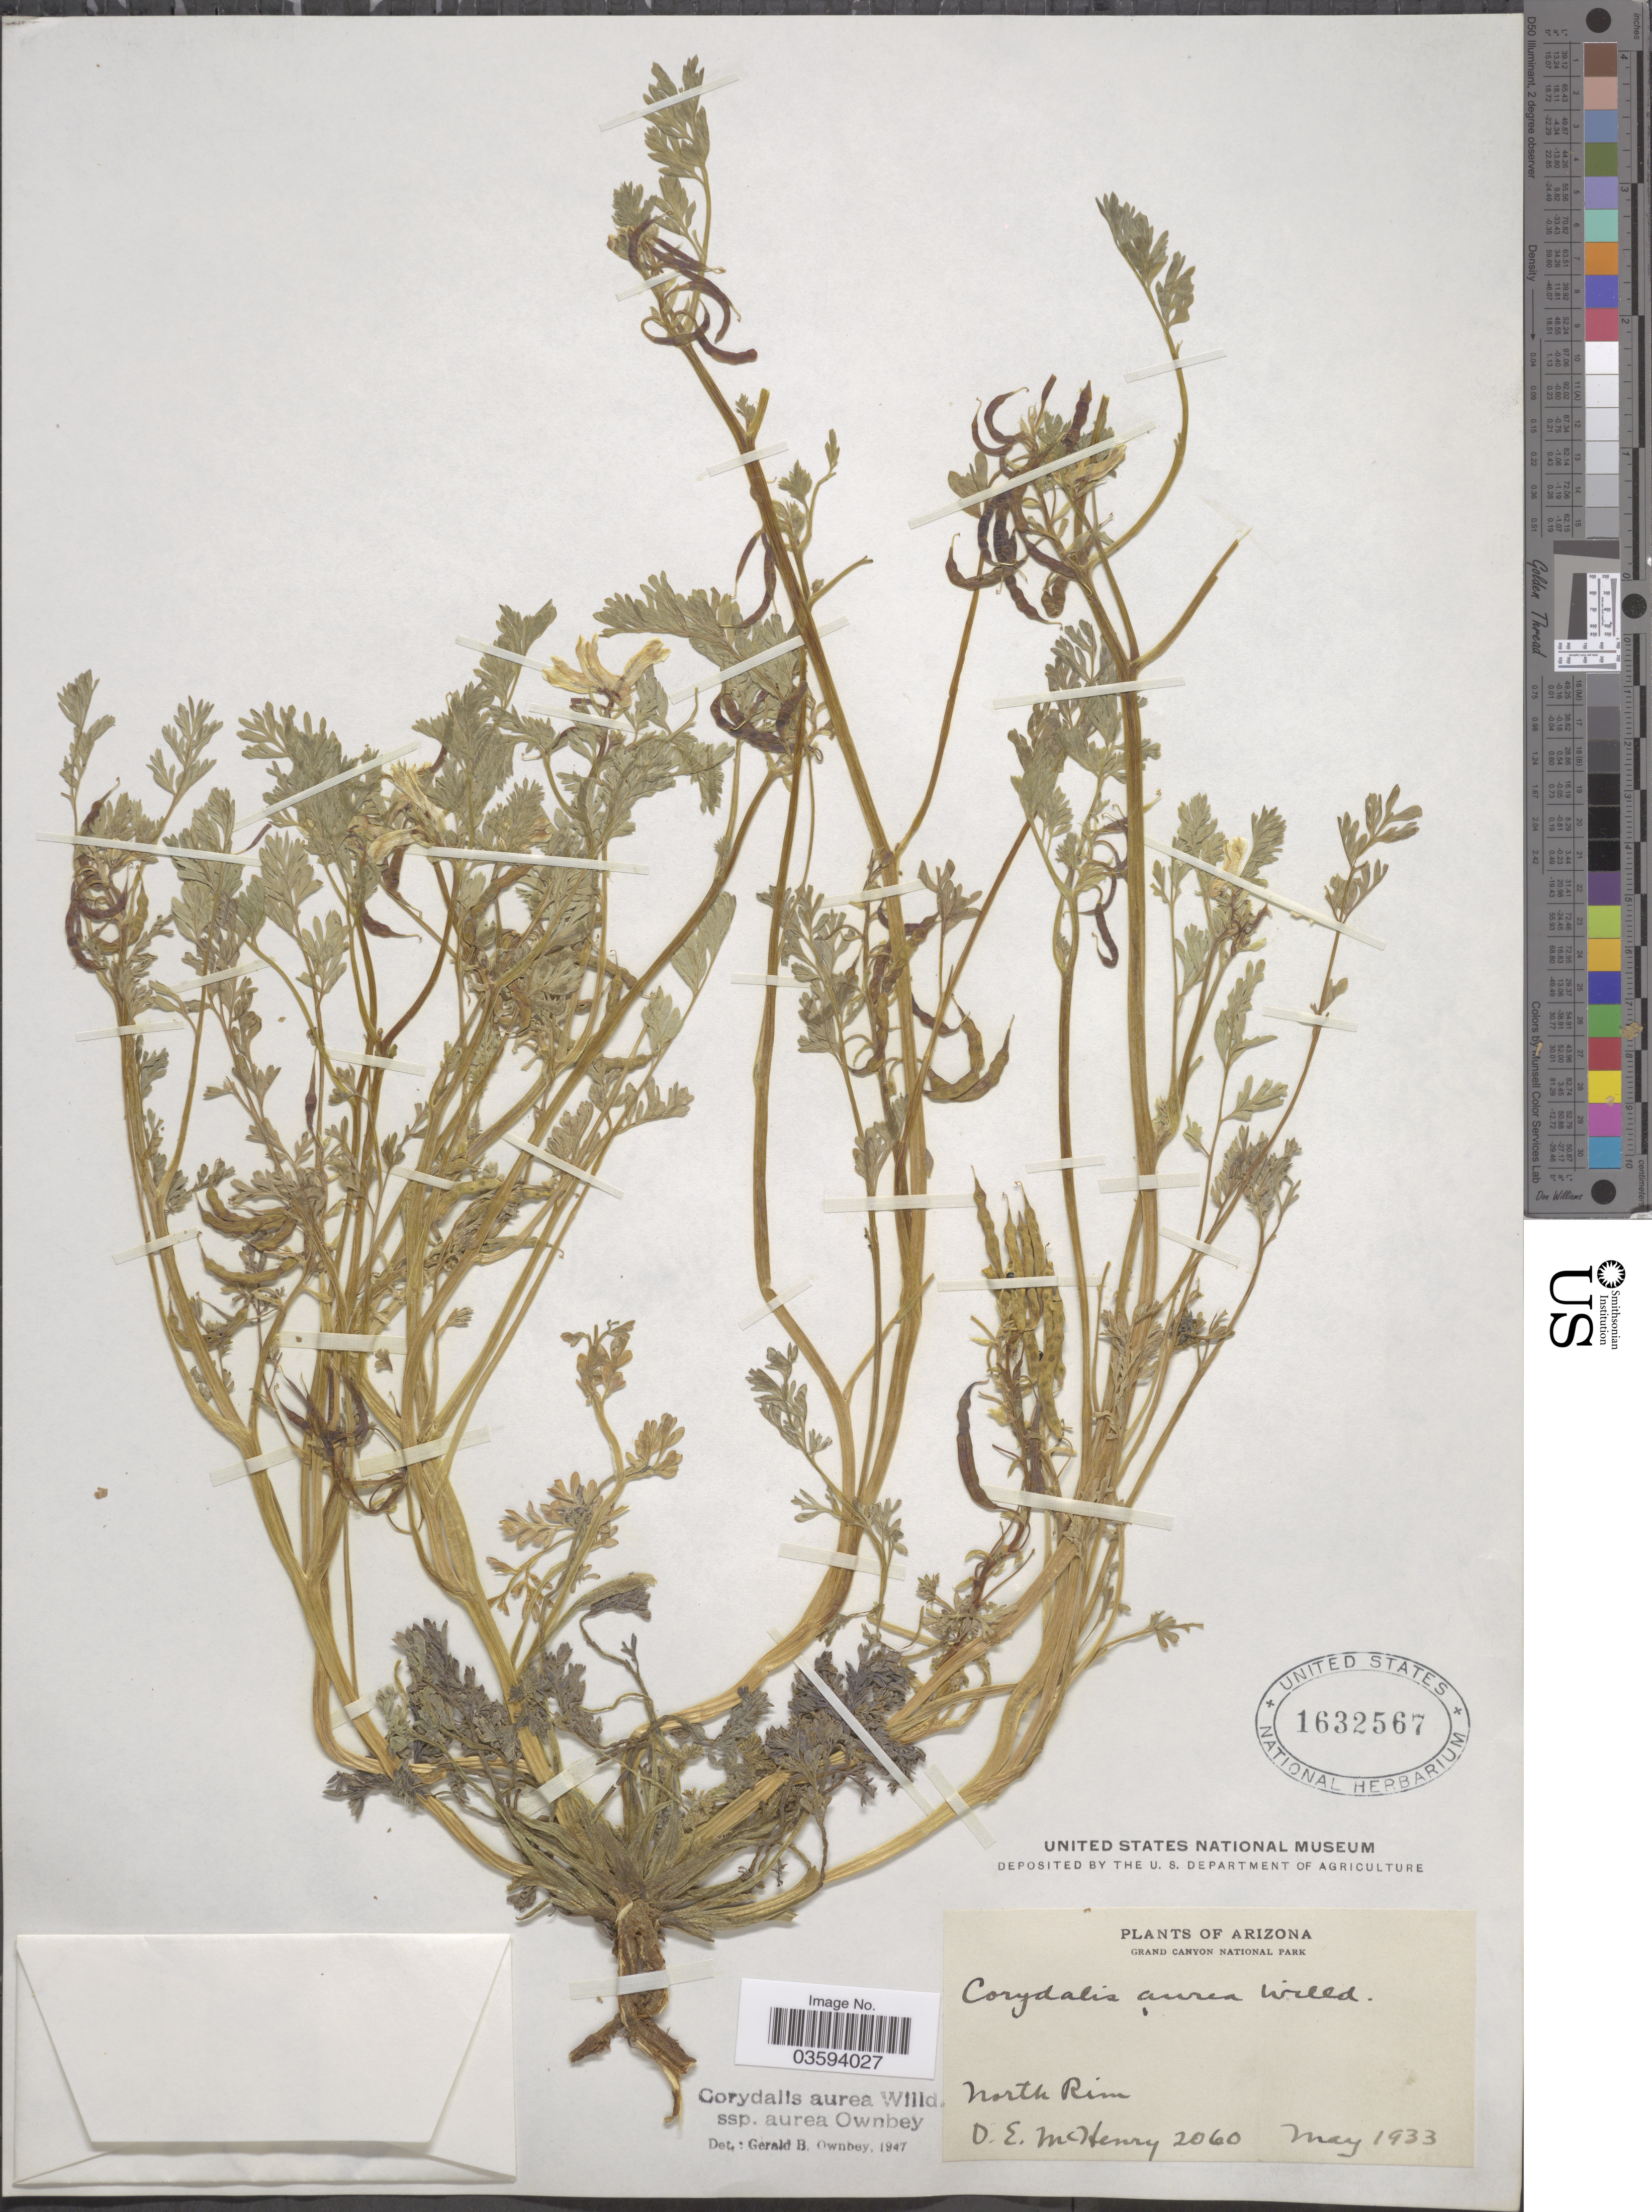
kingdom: Plantae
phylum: Tracheophyta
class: Magnoliopsida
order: Ranunculales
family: Papaveraceae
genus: Corydalis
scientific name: Corydalis aurea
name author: Willd.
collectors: D. McHenry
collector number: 2060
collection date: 1933-05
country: United States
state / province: Arizona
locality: Grand Canyon National Park. North Rim.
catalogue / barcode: US 1632567